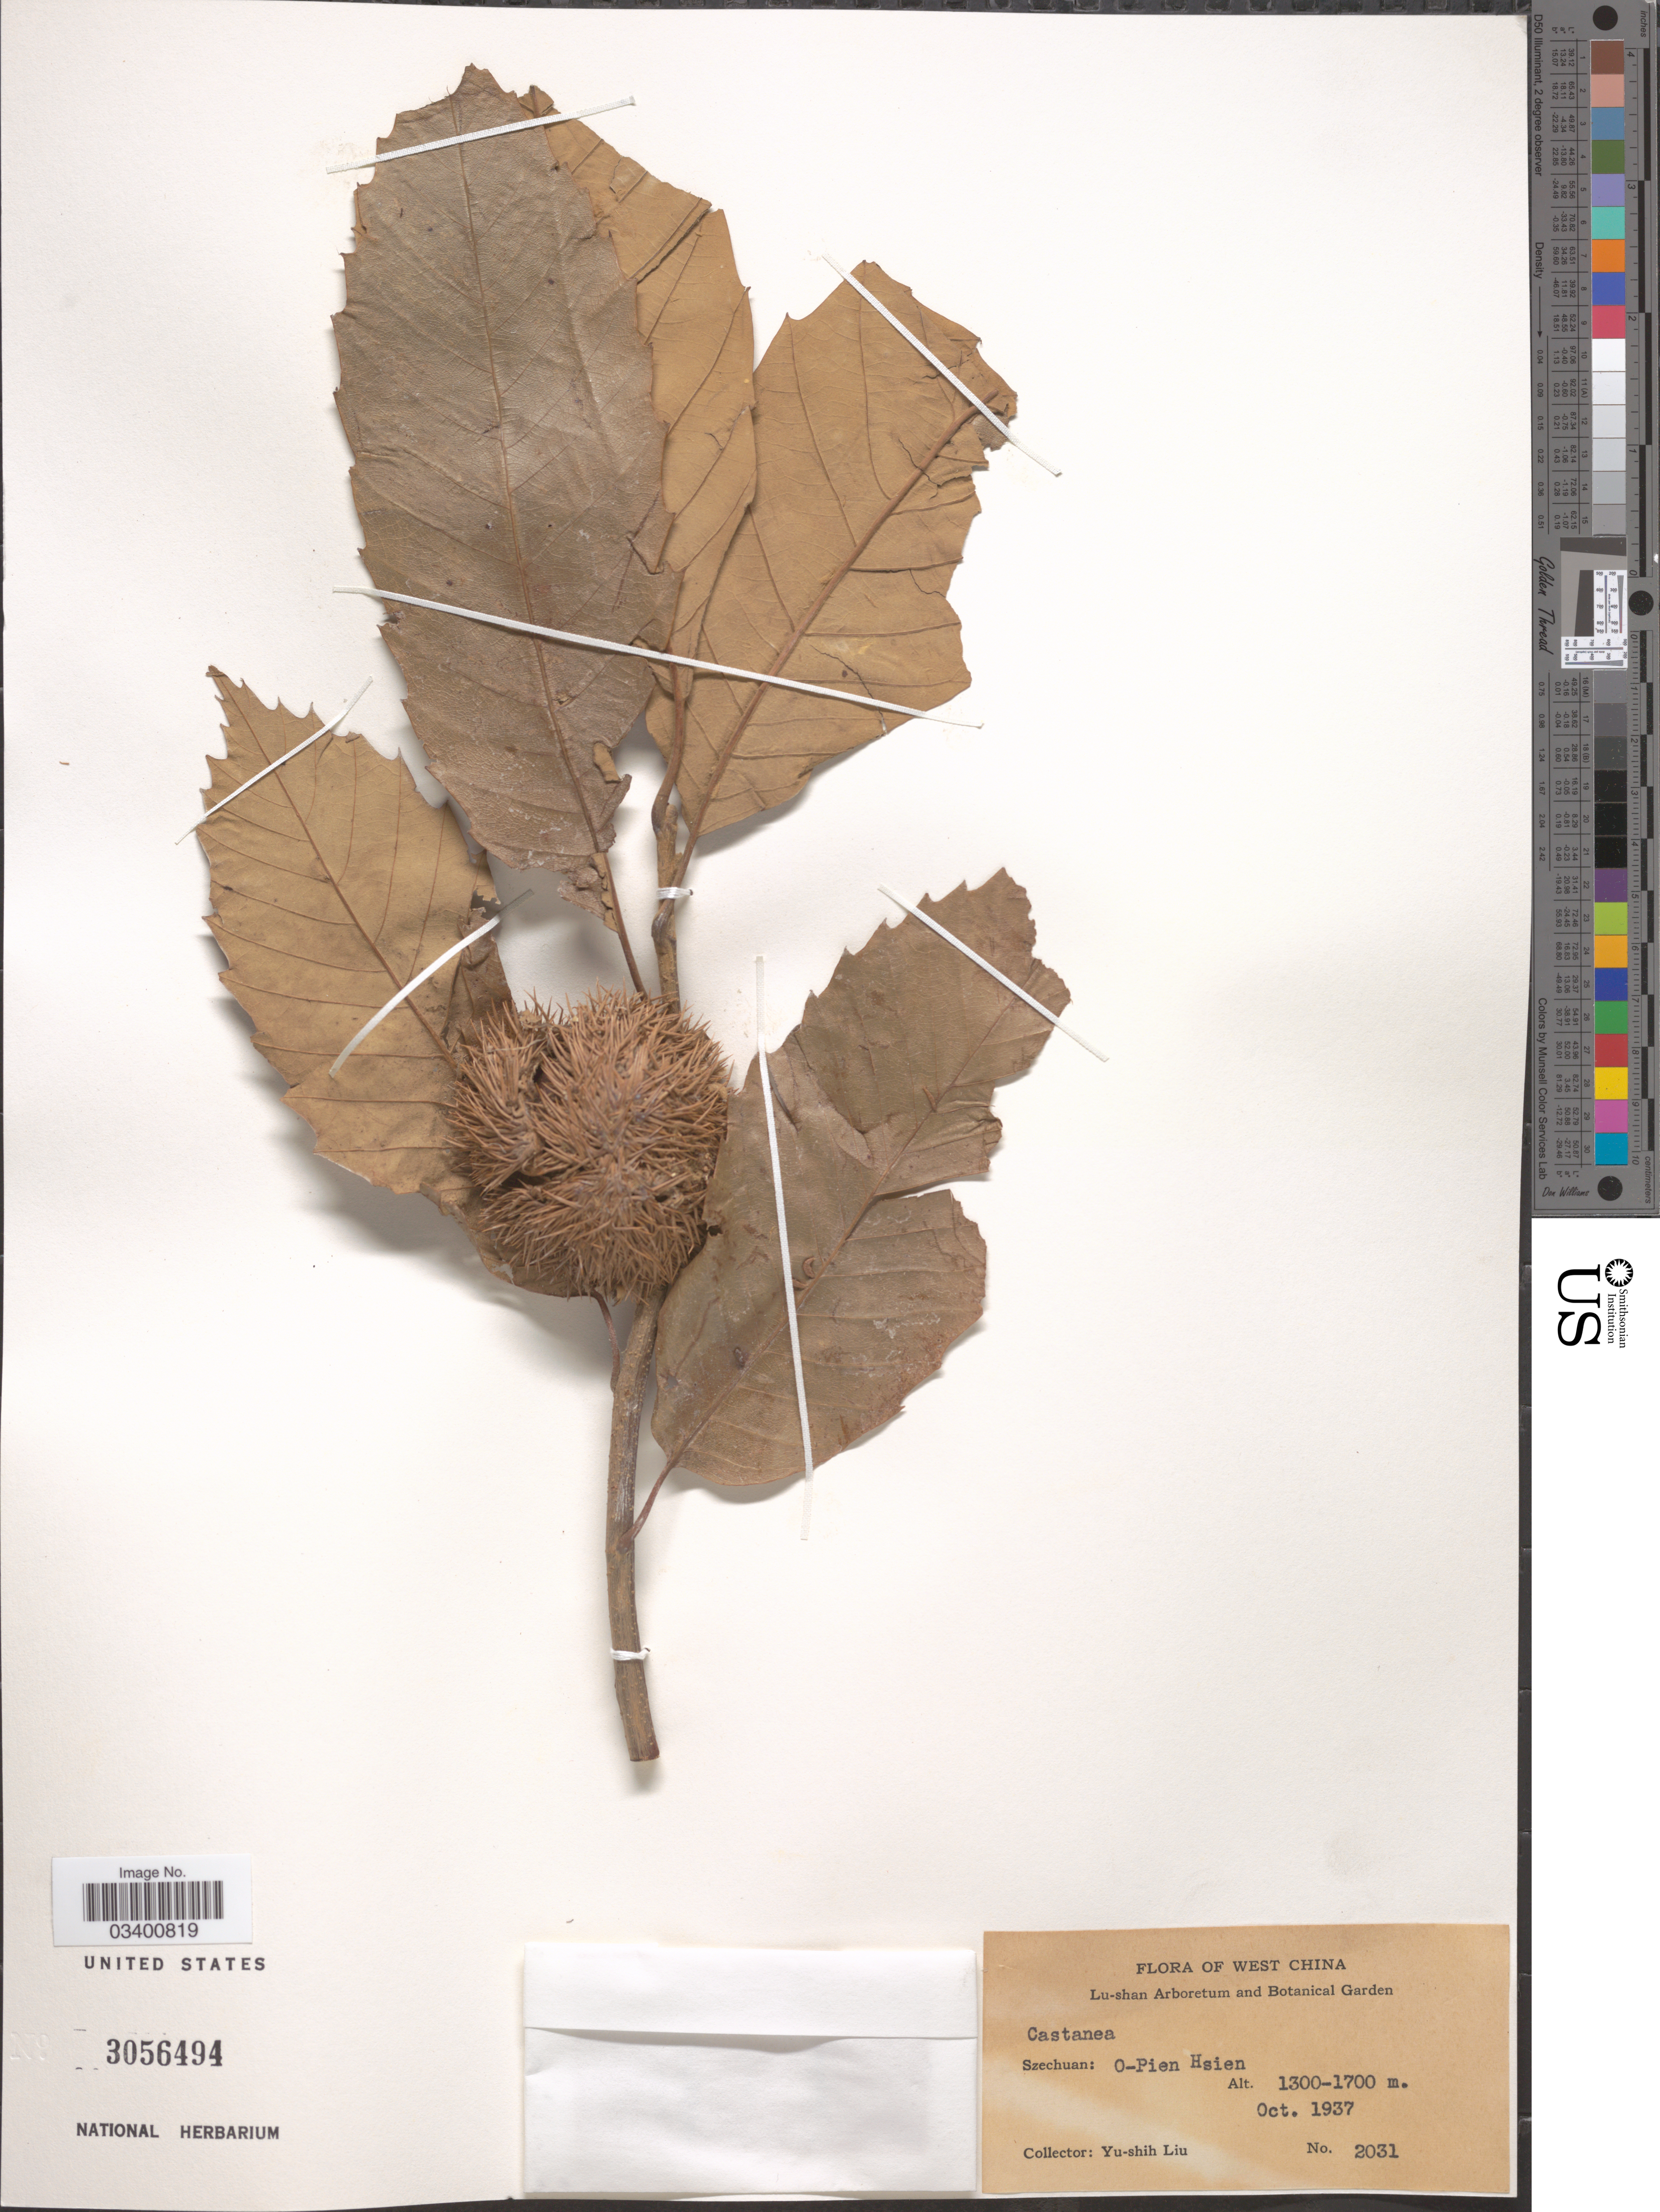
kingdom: Plantae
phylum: Tracheophyta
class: Magnoliopsida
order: Fagales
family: Fagaceae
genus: Castanea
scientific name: Castanea sp.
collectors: Y.-S. Liu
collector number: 2031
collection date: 1937-10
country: China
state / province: Sichuan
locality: West China. Szechuan: O-Pien Hsien.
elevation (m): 1300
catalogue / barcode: US 3056494